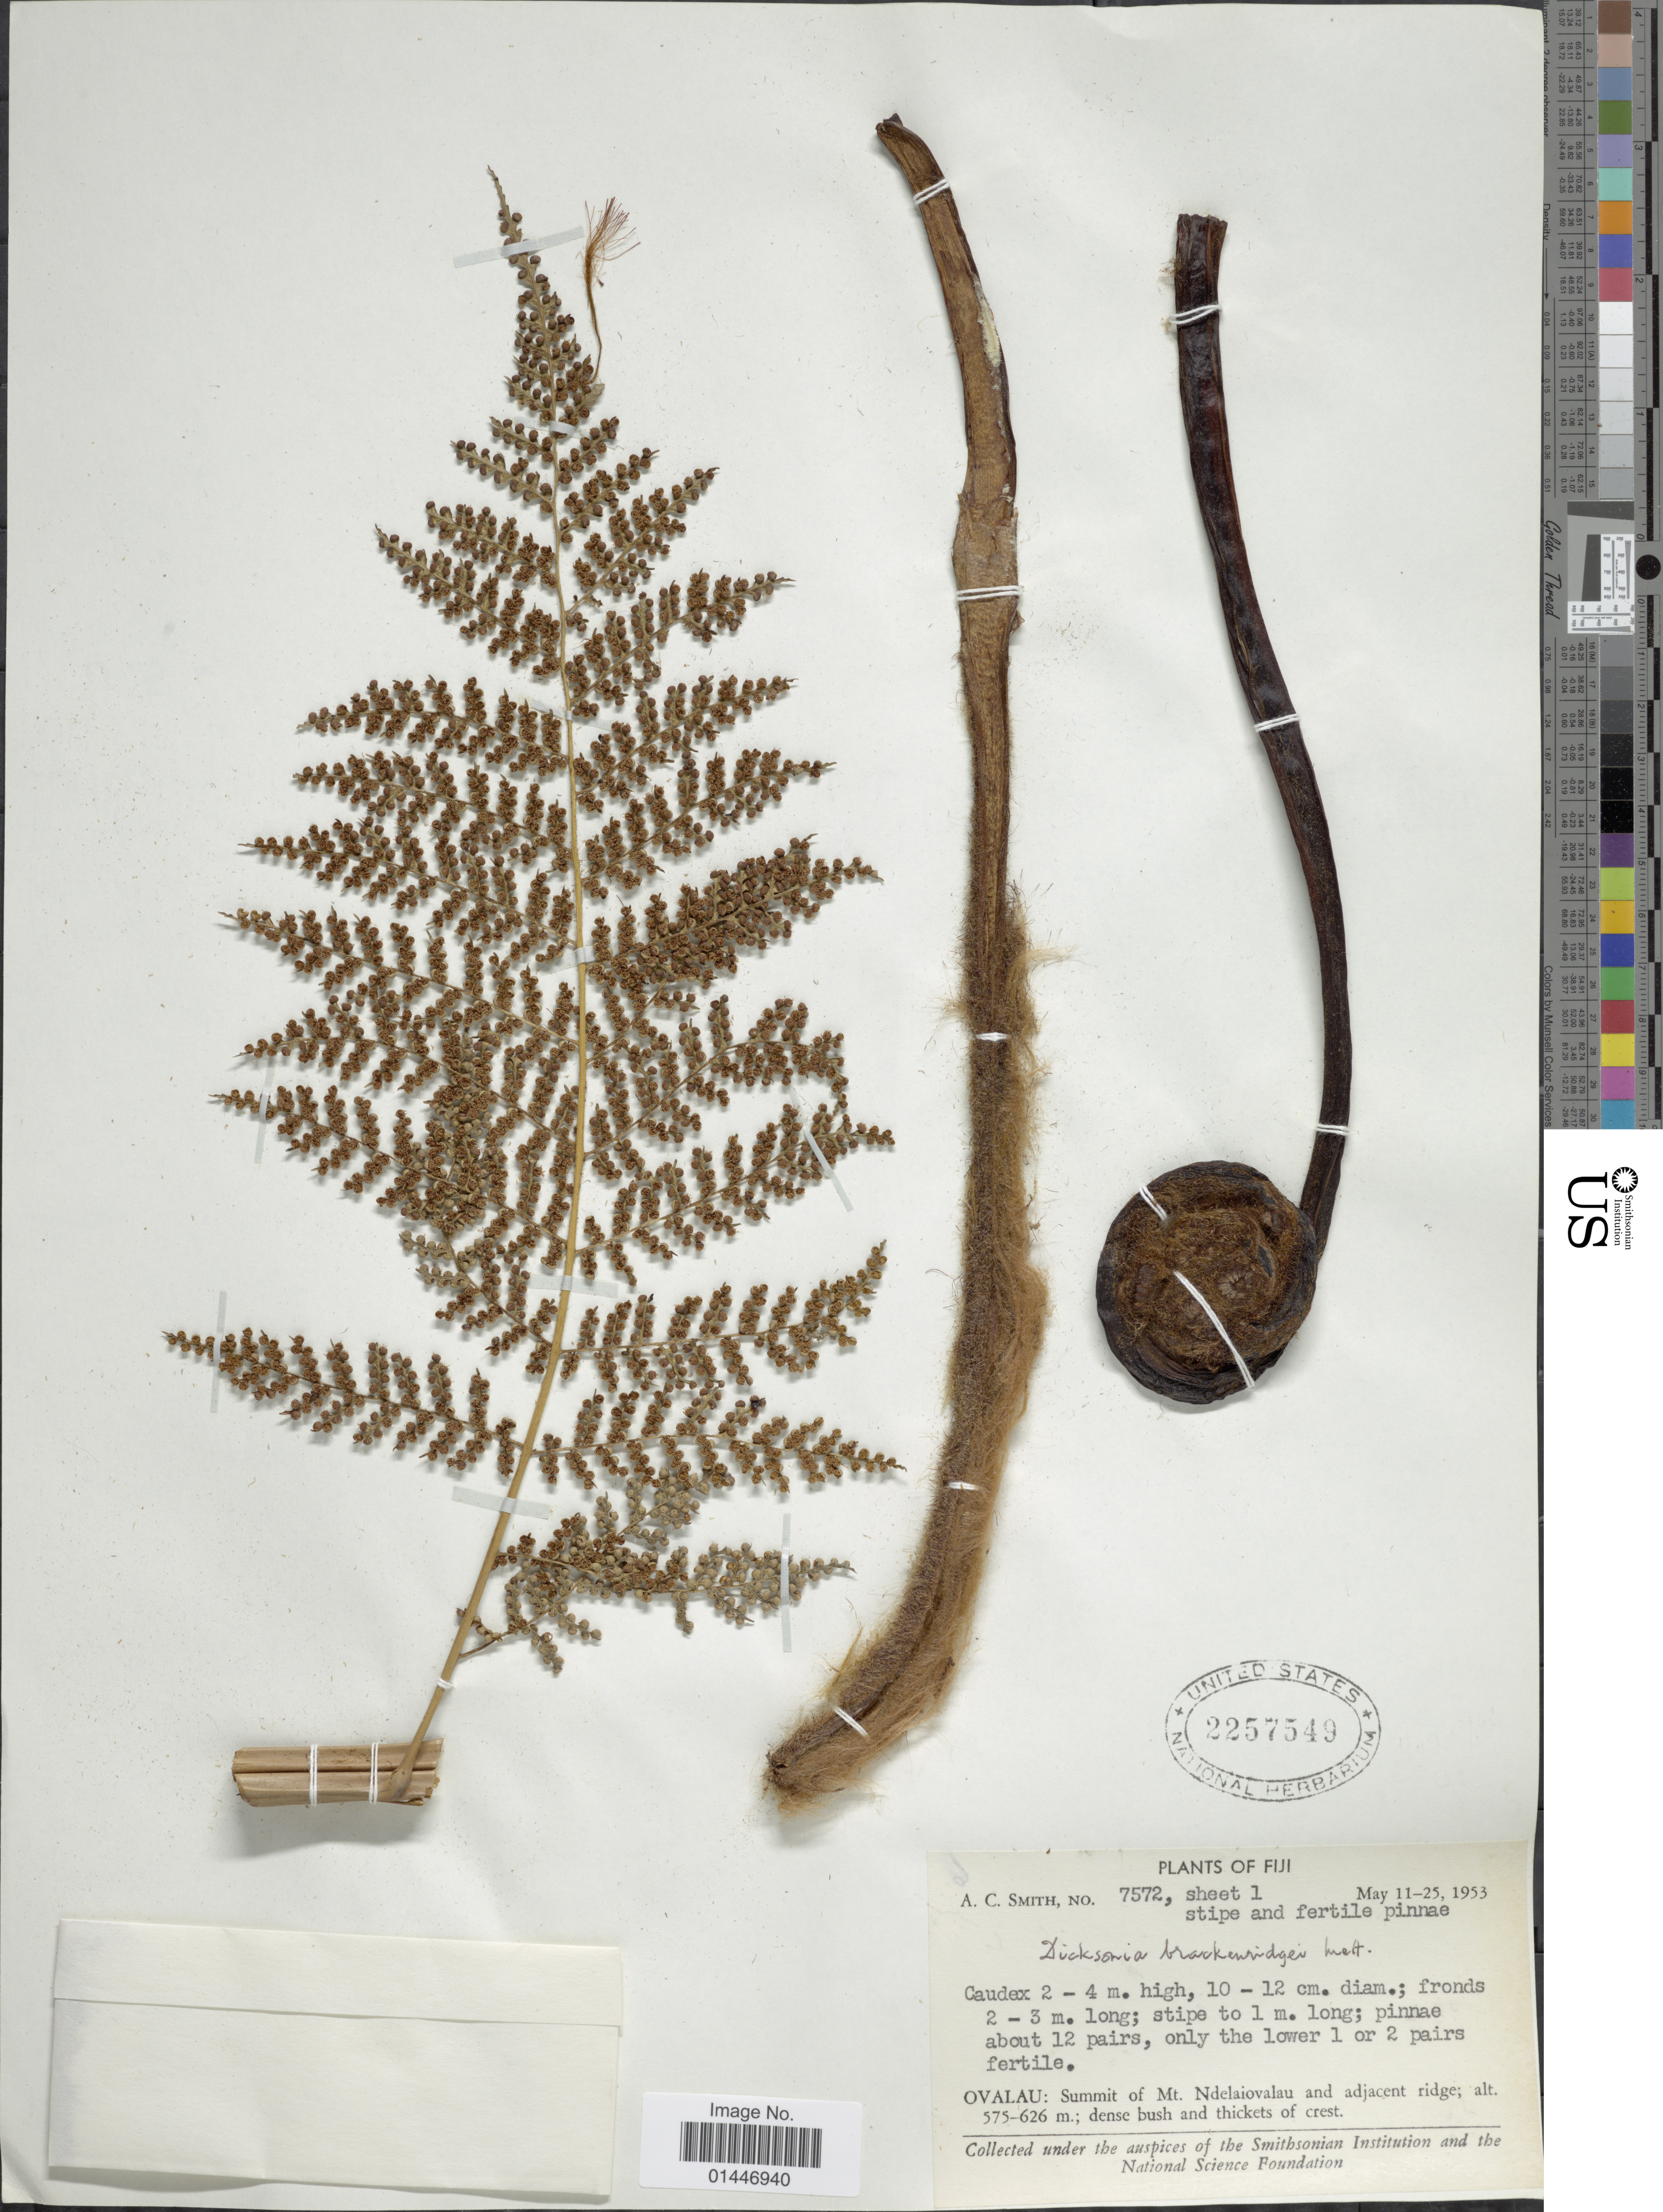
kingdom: Plantae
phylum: Tracheophyta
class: Polypodiopsida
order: Cyatheales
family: Dicksoniaceae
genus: Dicksonia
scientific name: Dicksonia brackenridgei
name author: Mett.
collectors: A. C. Smith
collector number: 7572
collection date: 1953-05-11/1953-05-25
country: Fiji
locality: Ovalau: Summit of Mt. Ndelaiovalau and adjacent ridge; dense bush and thickets of crest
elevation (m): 575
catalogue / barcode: US 2257549